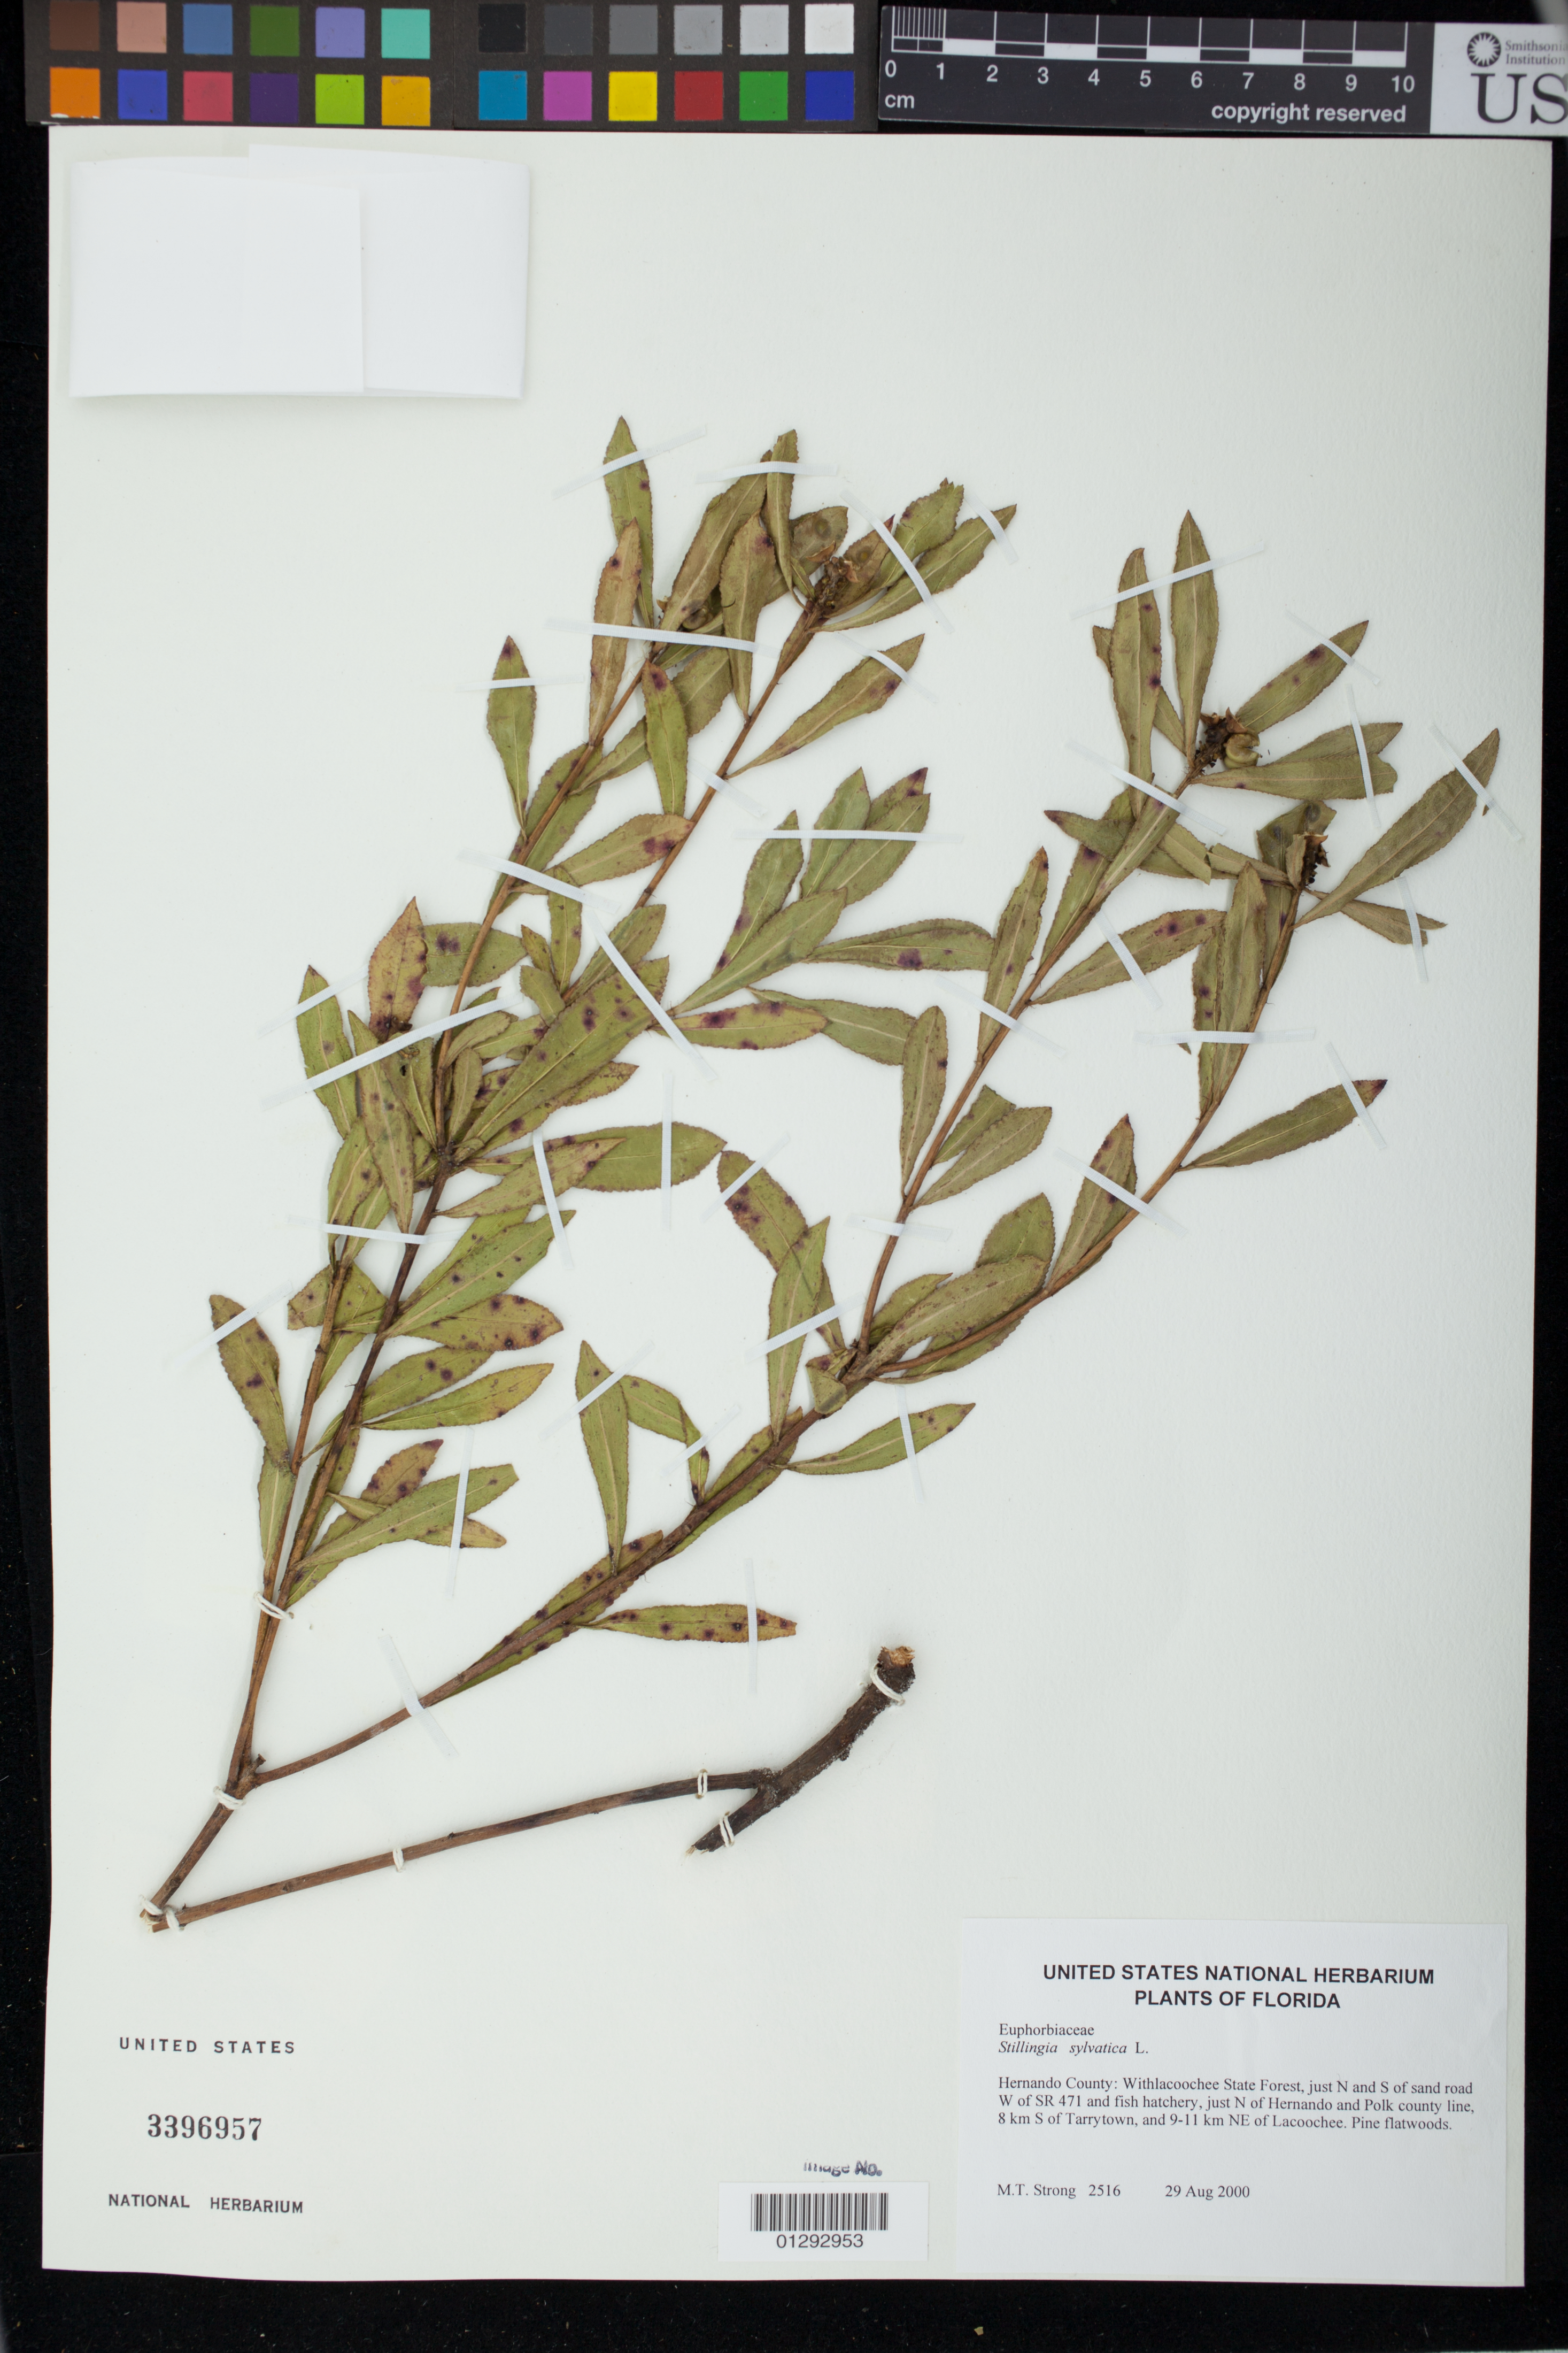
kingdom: Plantae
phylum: Tracheophyta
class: Magnoliopsida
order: Malpighiales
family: Euphorbiaceae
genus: Stillingia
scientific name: Stillingia sylvatica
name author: L.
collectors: M. T. Strong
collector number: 2516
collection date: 2000-08-29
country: United States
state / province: Florida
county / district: Hernando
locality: Withlacoochee State Forest, just N and S of sand road W of SR471 and fish hatchery, just N of Hernando and Polk county line, 8 km S of Tarrytown, and 9-11 km NE of Lacoochee.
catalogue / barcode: US 3396957